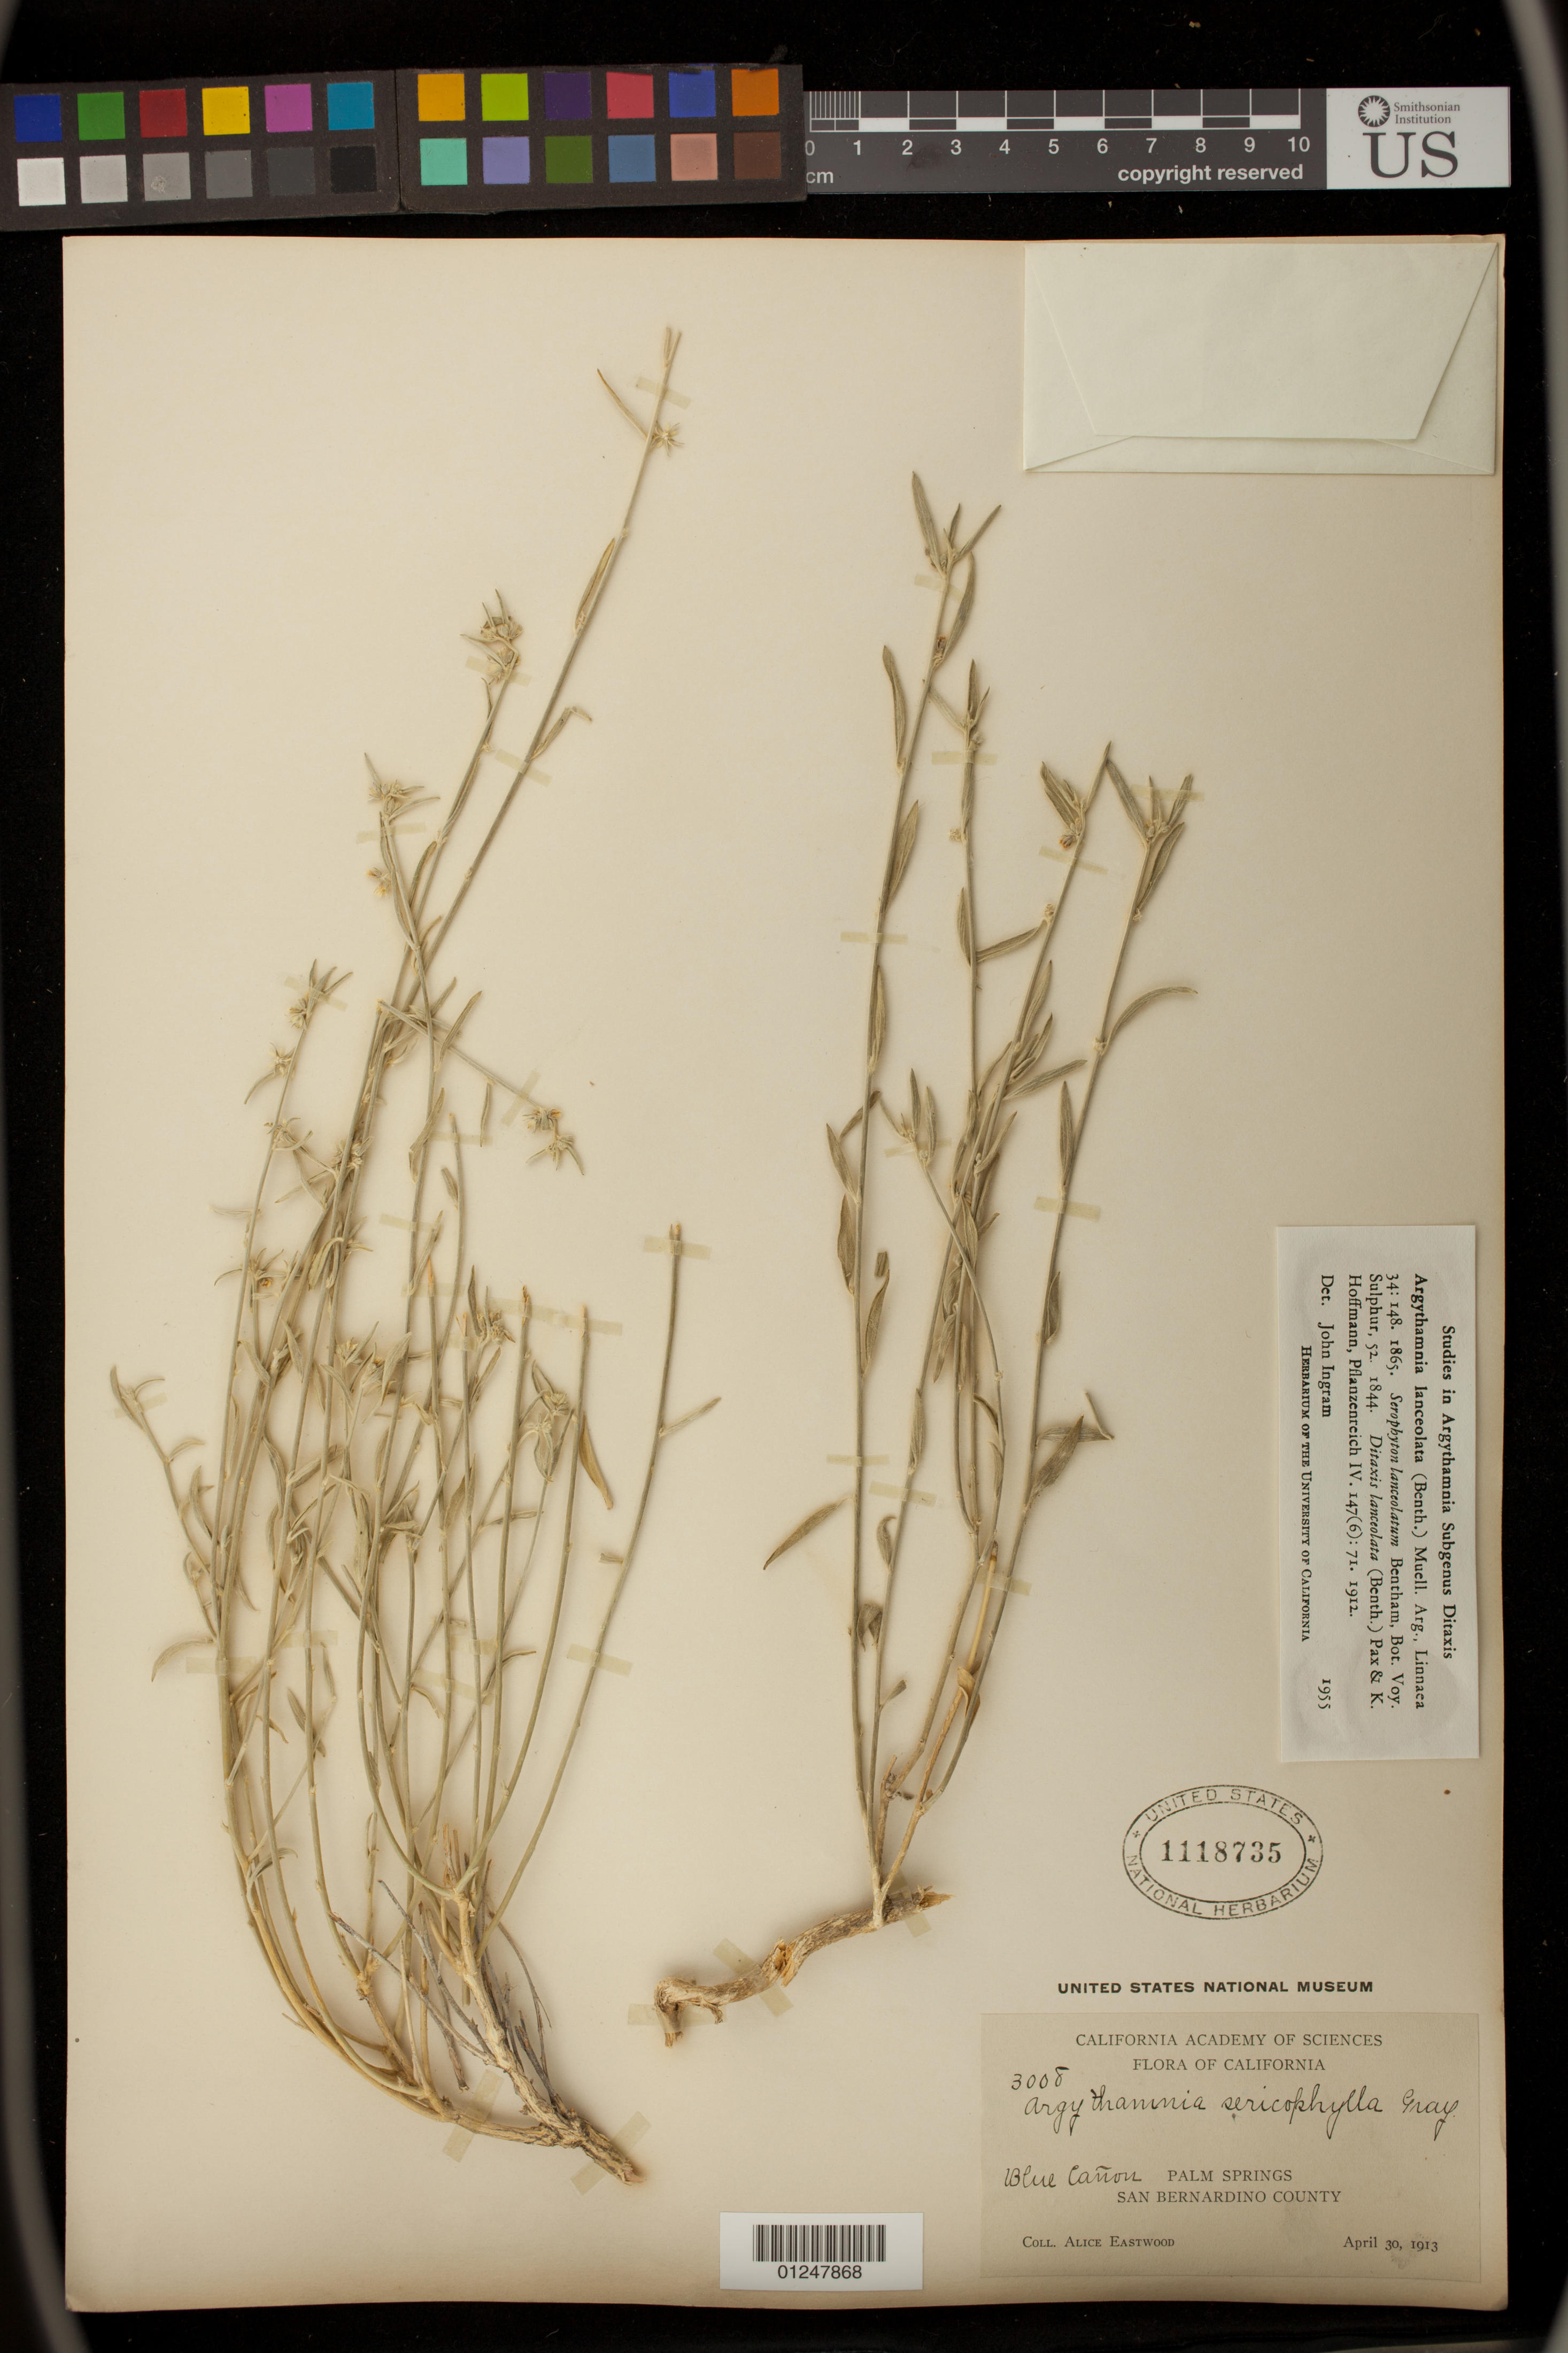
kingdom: Plantae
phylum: Tracheophyta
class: Magnoliopsida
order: Malpighiales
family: Euphorbiaceae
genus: Argythamnia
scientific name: Argythamnia lanceolata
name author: (Benth.) Müll. Arg.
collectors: A. Eastwood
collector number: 3008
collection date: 1913-04-30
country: United States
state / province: California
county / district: Placer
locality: Blue Canyon.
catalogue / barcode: US 1118735